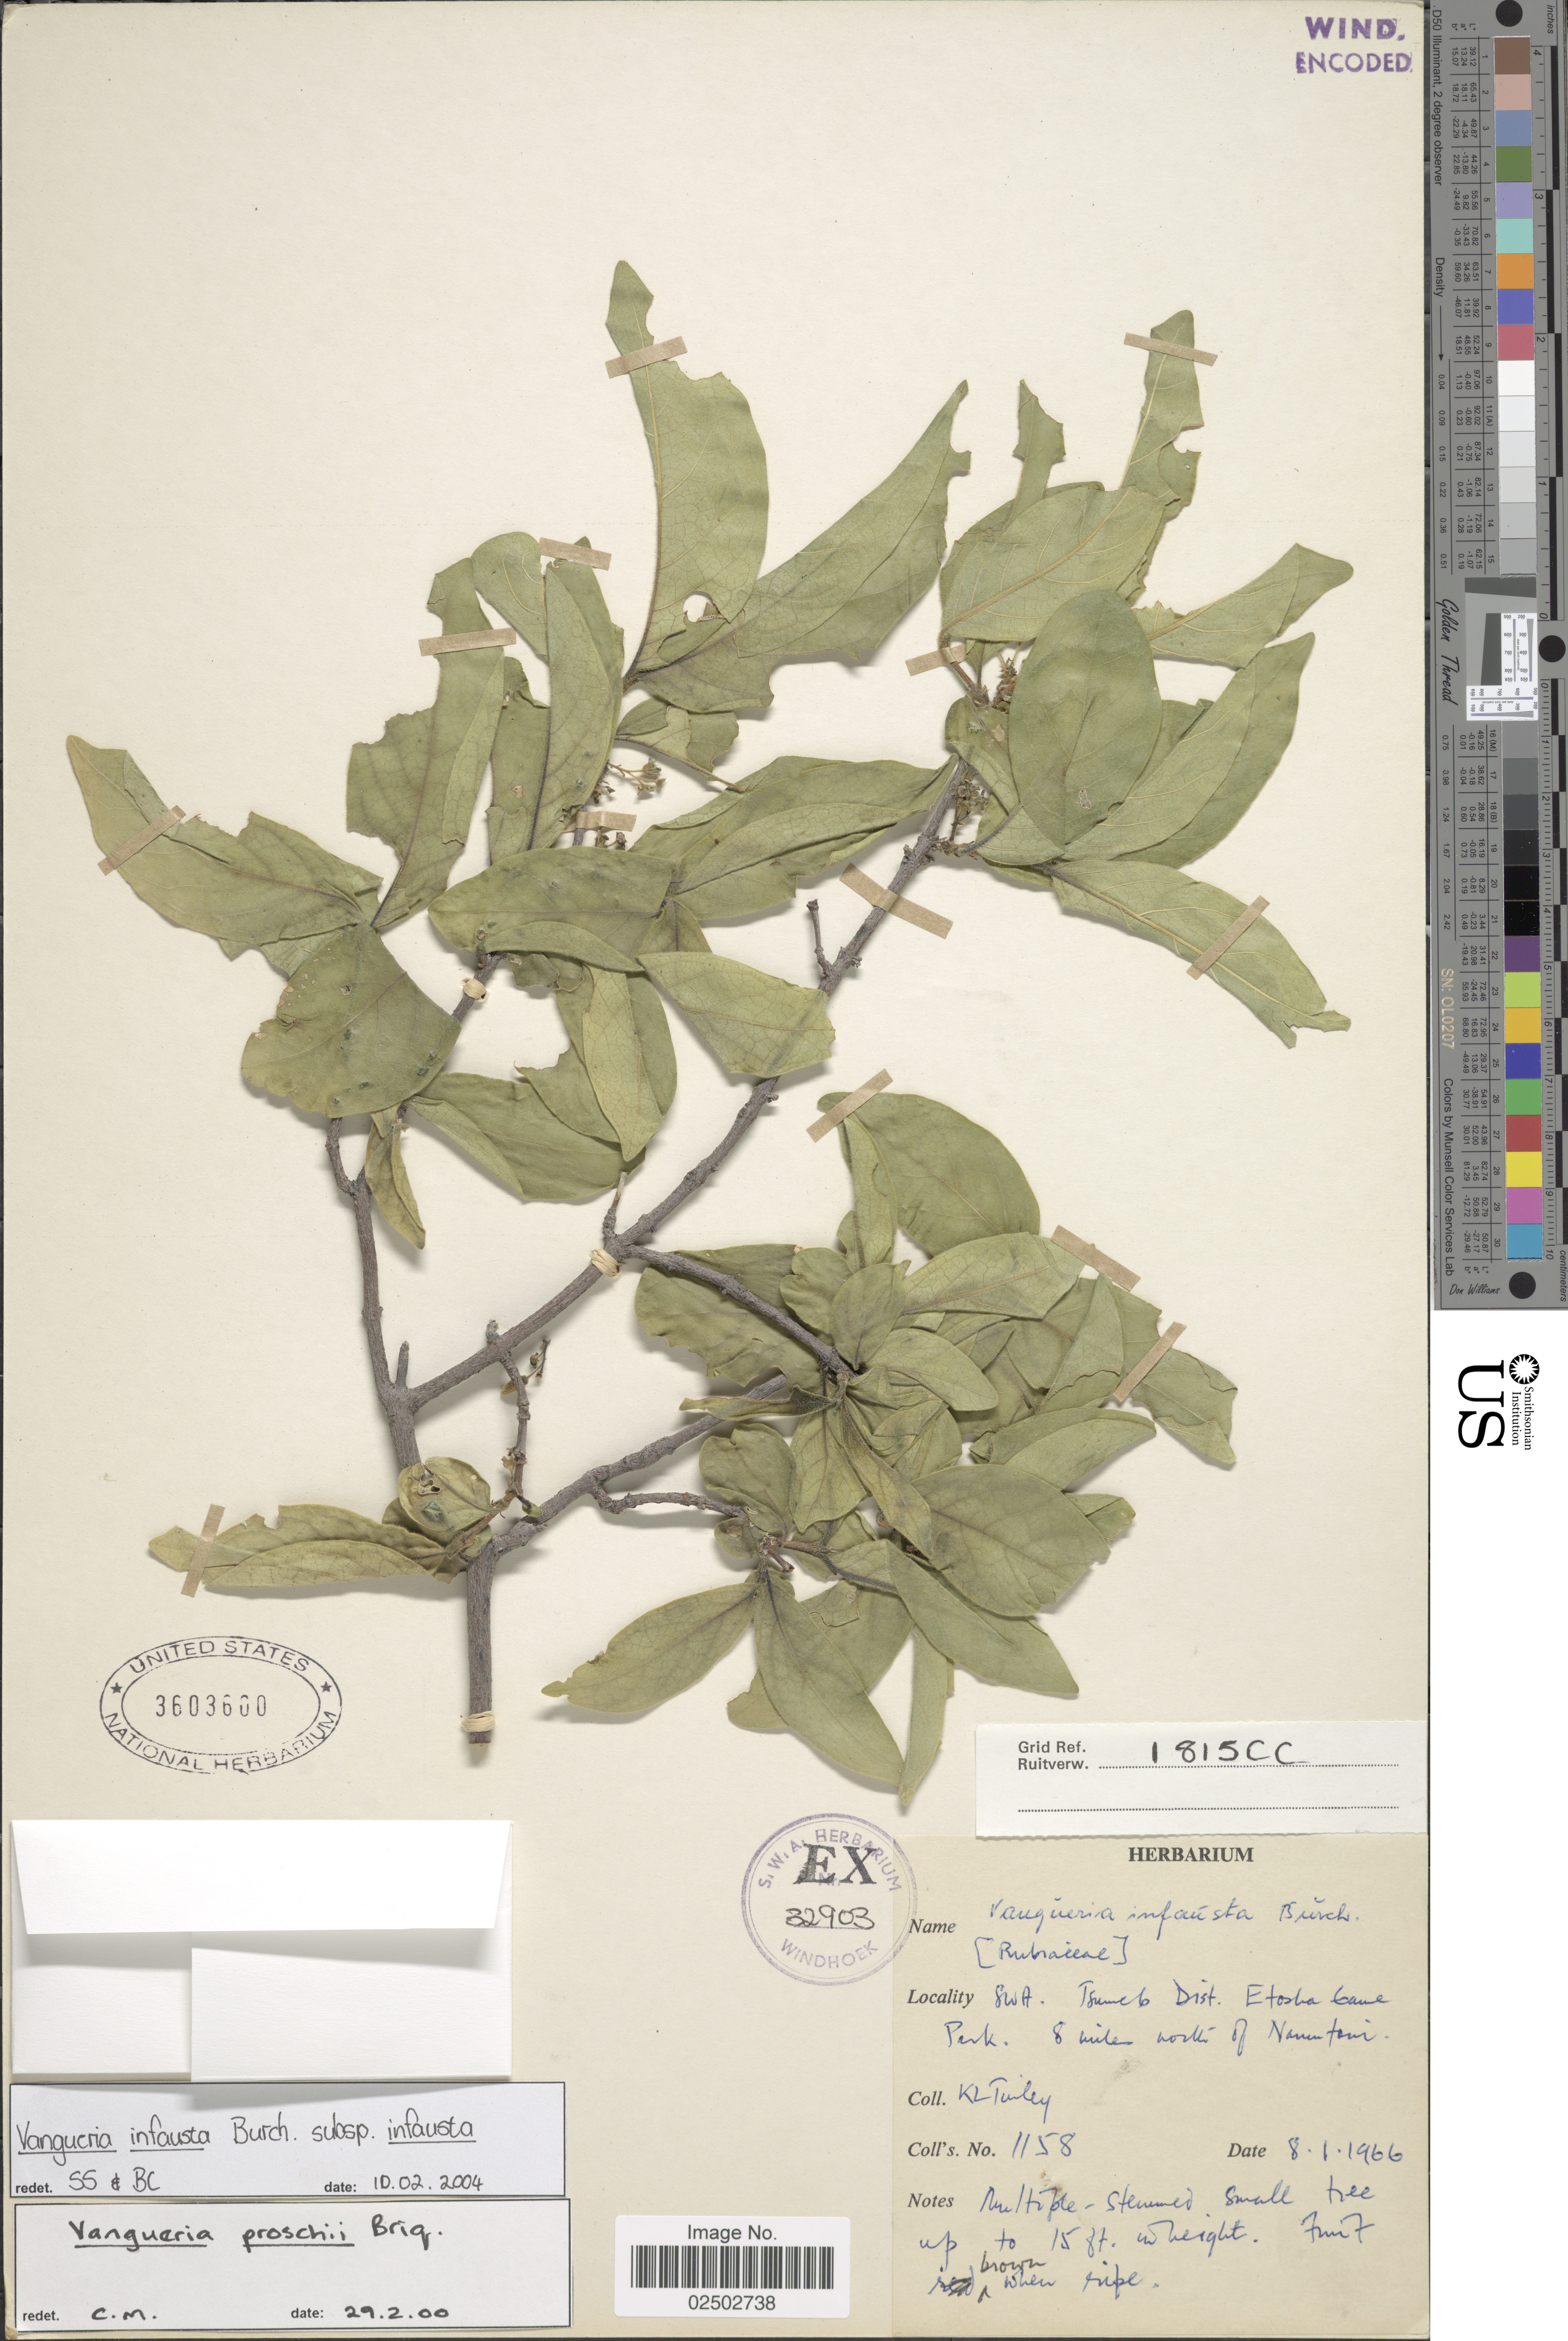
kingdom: Plantae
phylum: Tracheophyta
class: Magnoliopsida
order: Gentianales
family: Rubiaceae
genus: Vangueria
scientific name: Vangueria infausta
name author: D.G. Burch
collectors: K. Tinley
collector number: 1158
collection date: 1966-01-08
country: Namibia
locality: SWA. Tsumeb Dist., Etosha Game Park, 8 miles north of Namutoni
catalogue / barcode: US 3603600